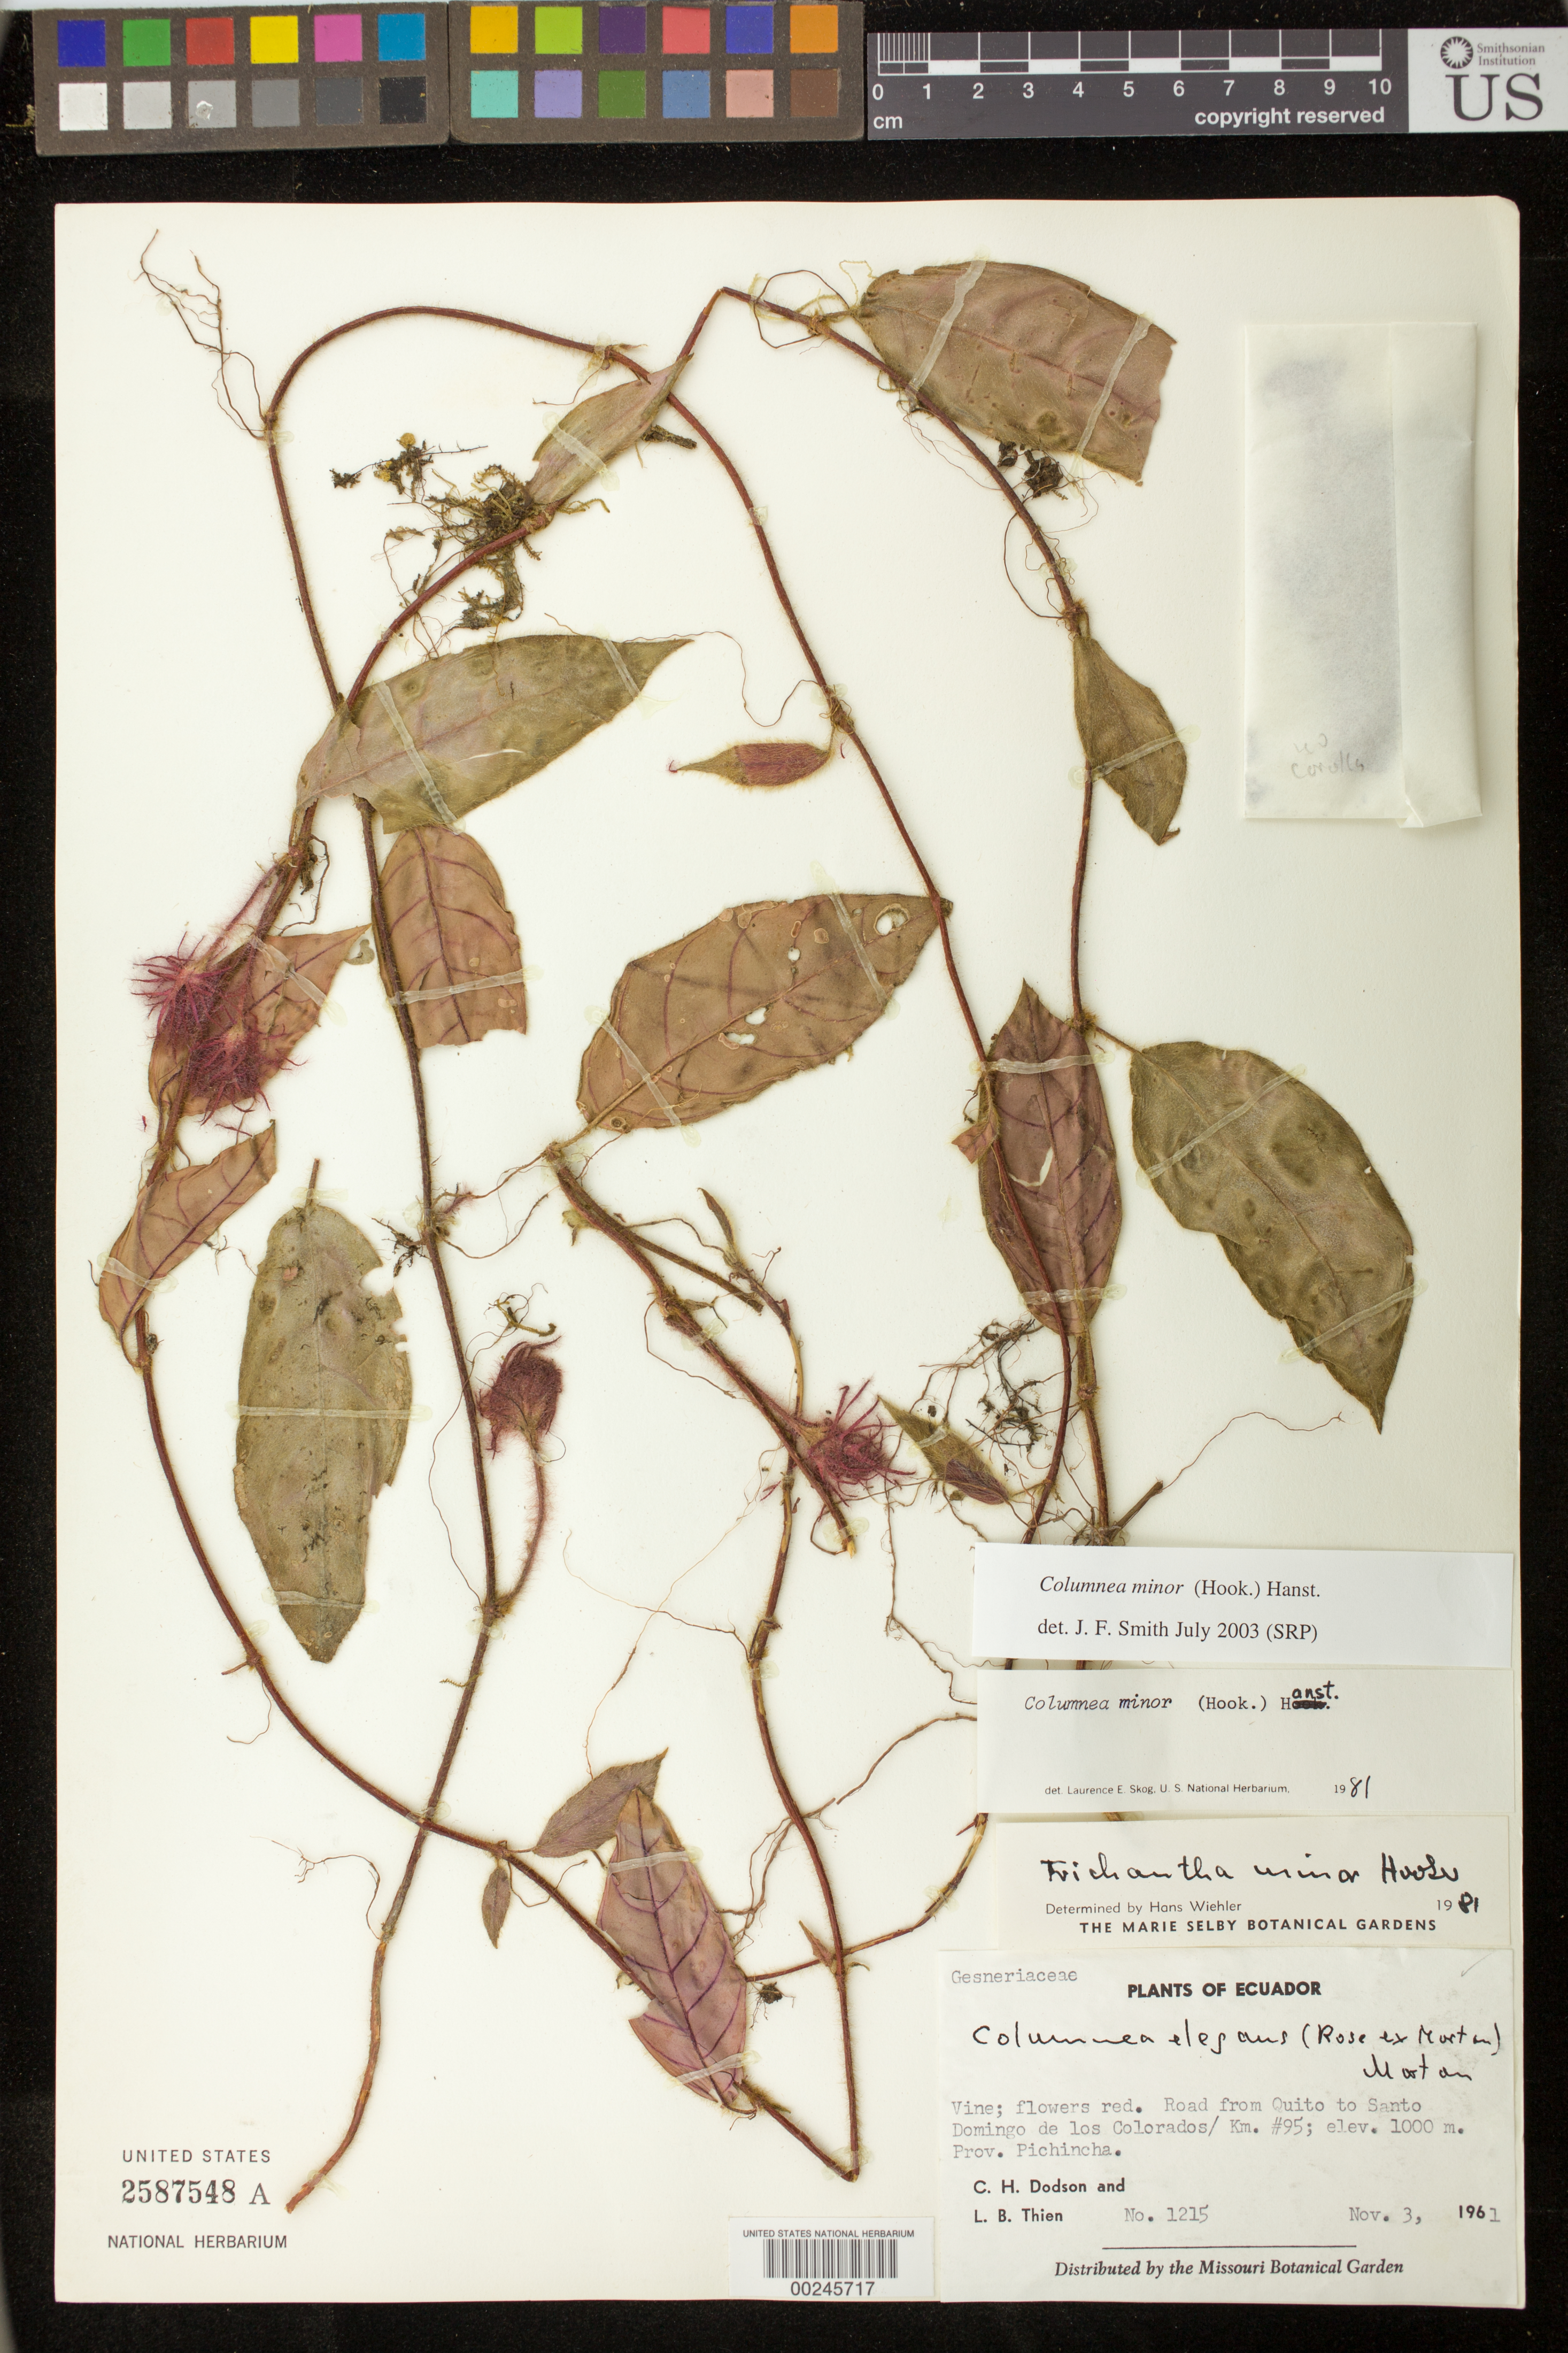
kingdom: Plantae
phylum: Tracheophyta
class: Magnoliopsida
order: Lamiales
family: Gesneriaceae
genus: Columnea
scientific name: Columnea minor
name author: (Hook.) Hanst.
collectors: C. H. Dodson & L. Thien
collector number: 1215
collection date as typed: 03 Nov 1961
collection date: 1961-11-03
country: Ecuador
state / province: Pichincha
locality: Road from Quito to Santo Domingo de los Colorados, km ...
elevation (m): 1000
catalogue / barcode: US 2587548A